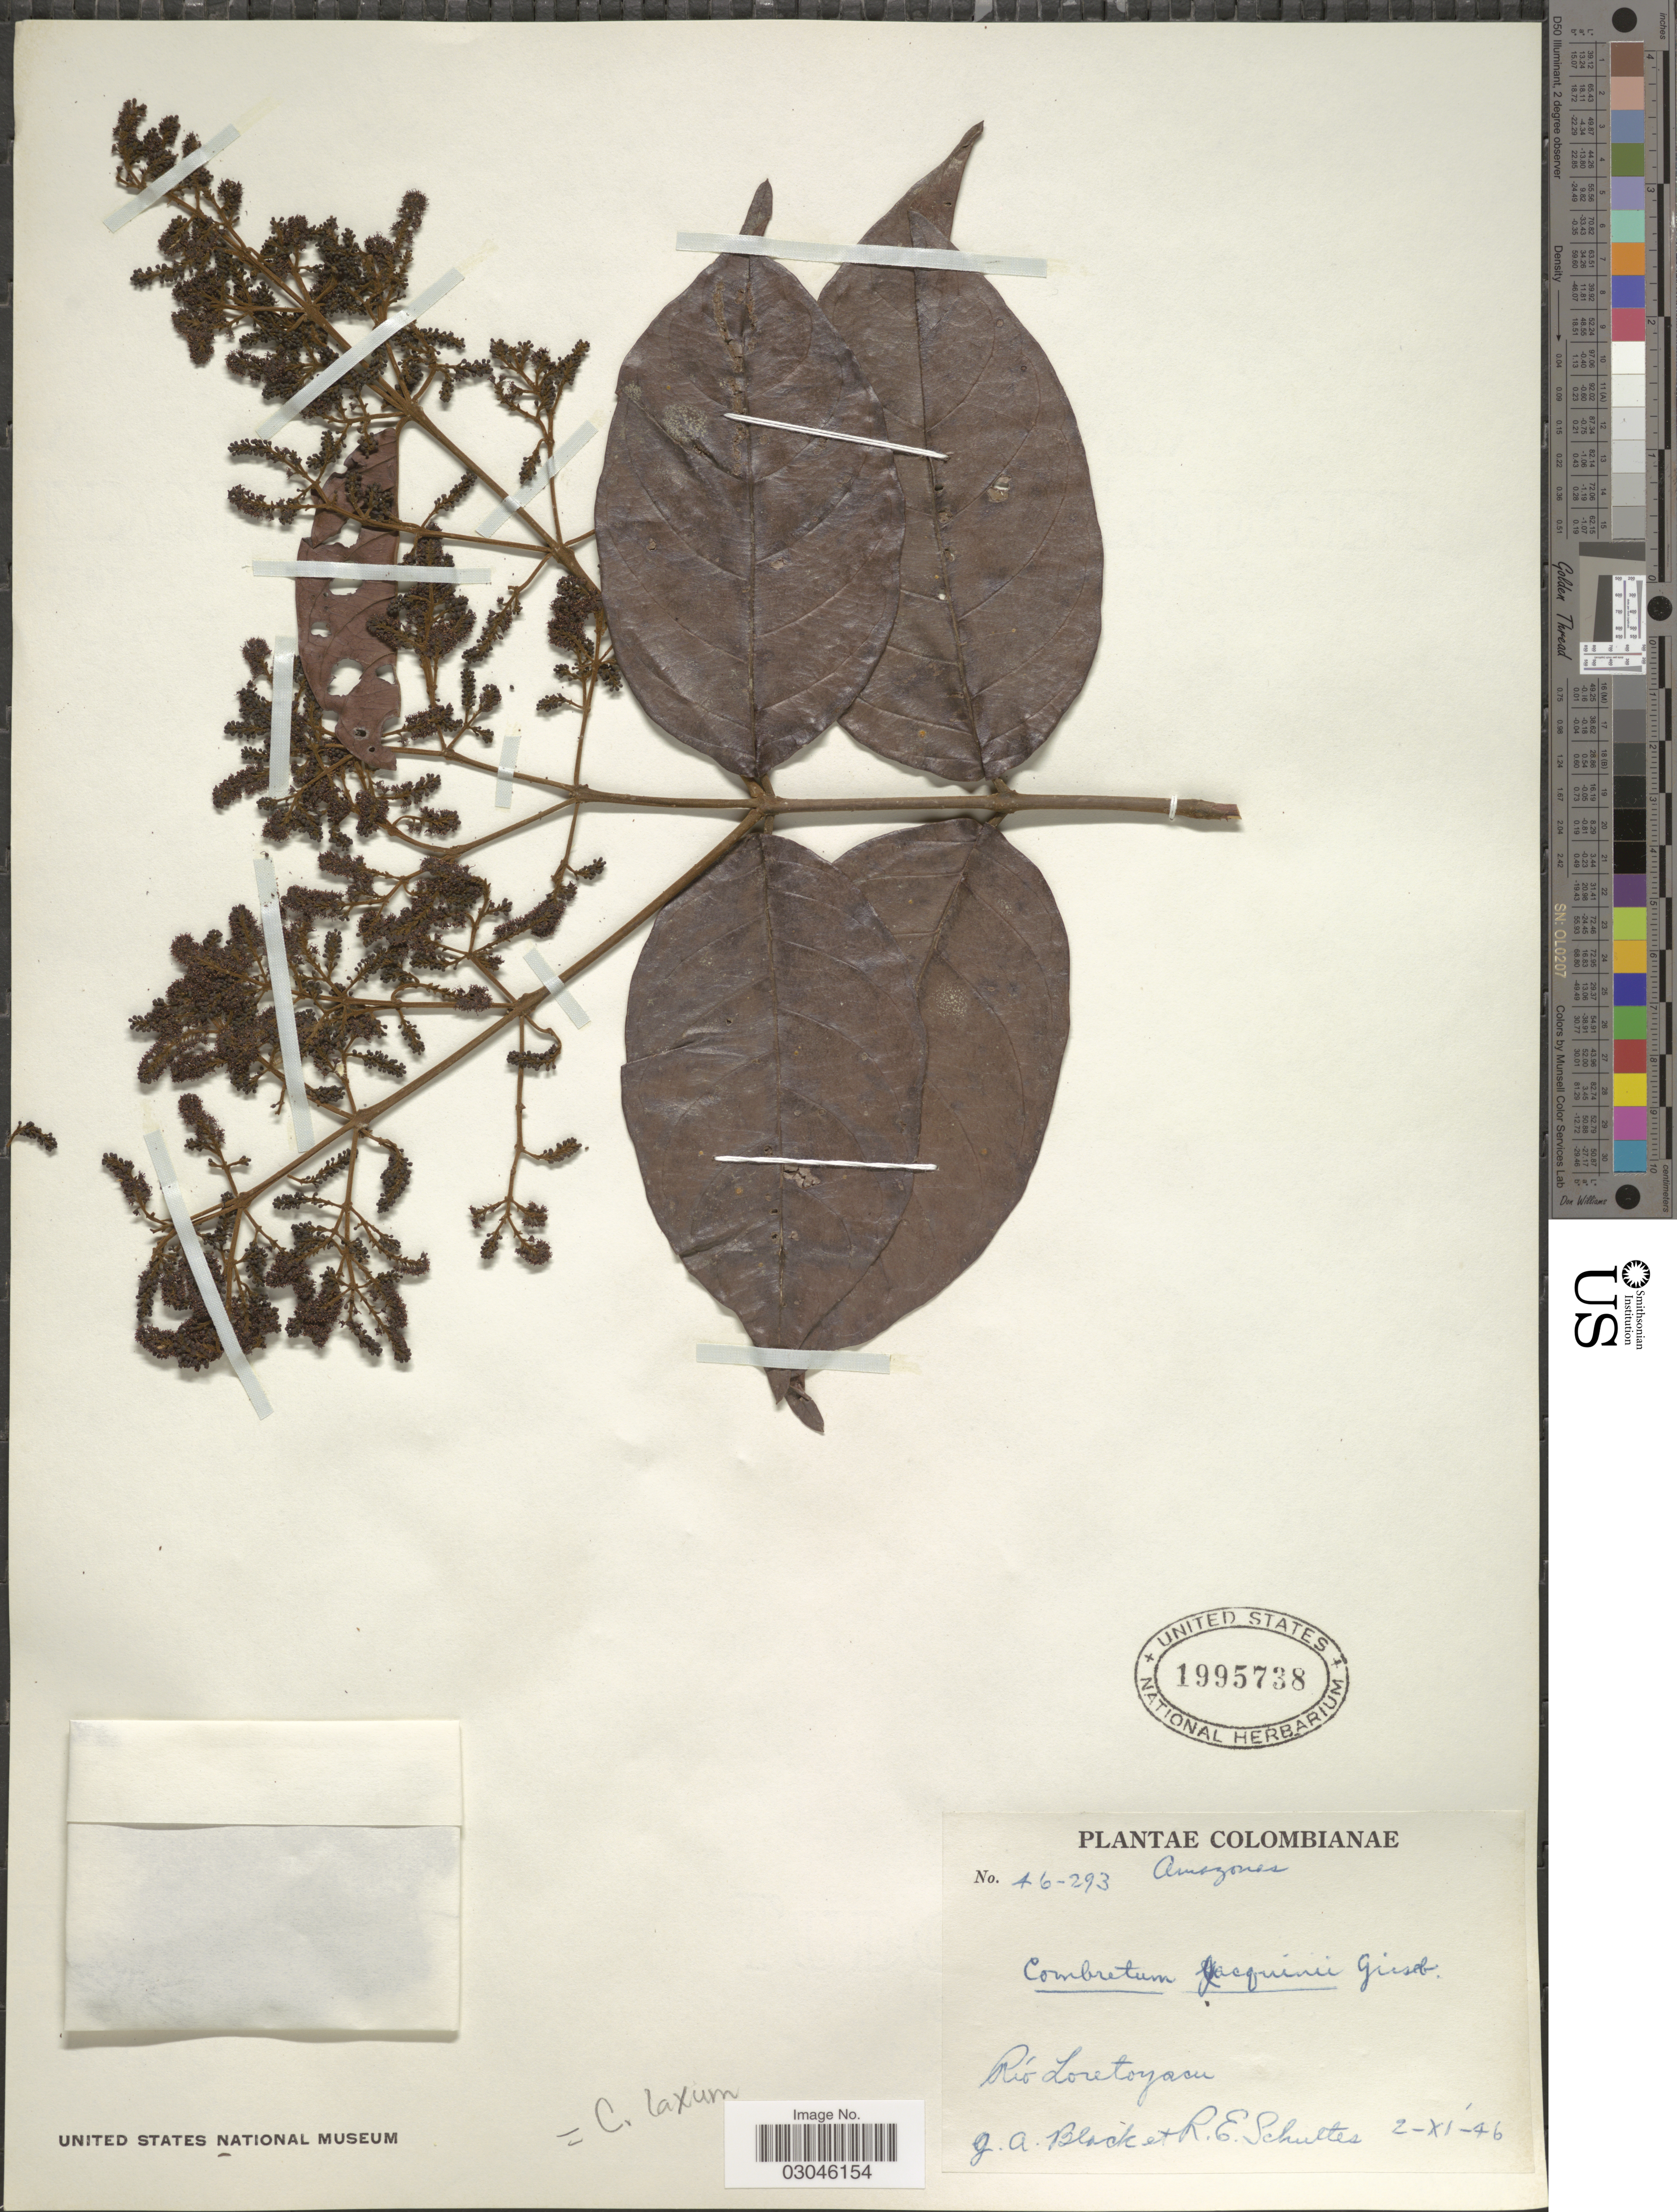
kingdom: Plantae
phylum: Tracheophyta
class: Magnoliopsida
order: Myrtales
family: Combretaceae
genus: Combretum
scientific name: Combretum laxum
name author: Jacq.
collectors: G. A. Black & R. E. Schultes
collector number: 46-293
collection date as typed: Transcribed d/m/y: 2/11/46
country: Colombia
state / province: Amazônas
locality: Río Loretoyacu.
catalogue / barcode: US 1995738